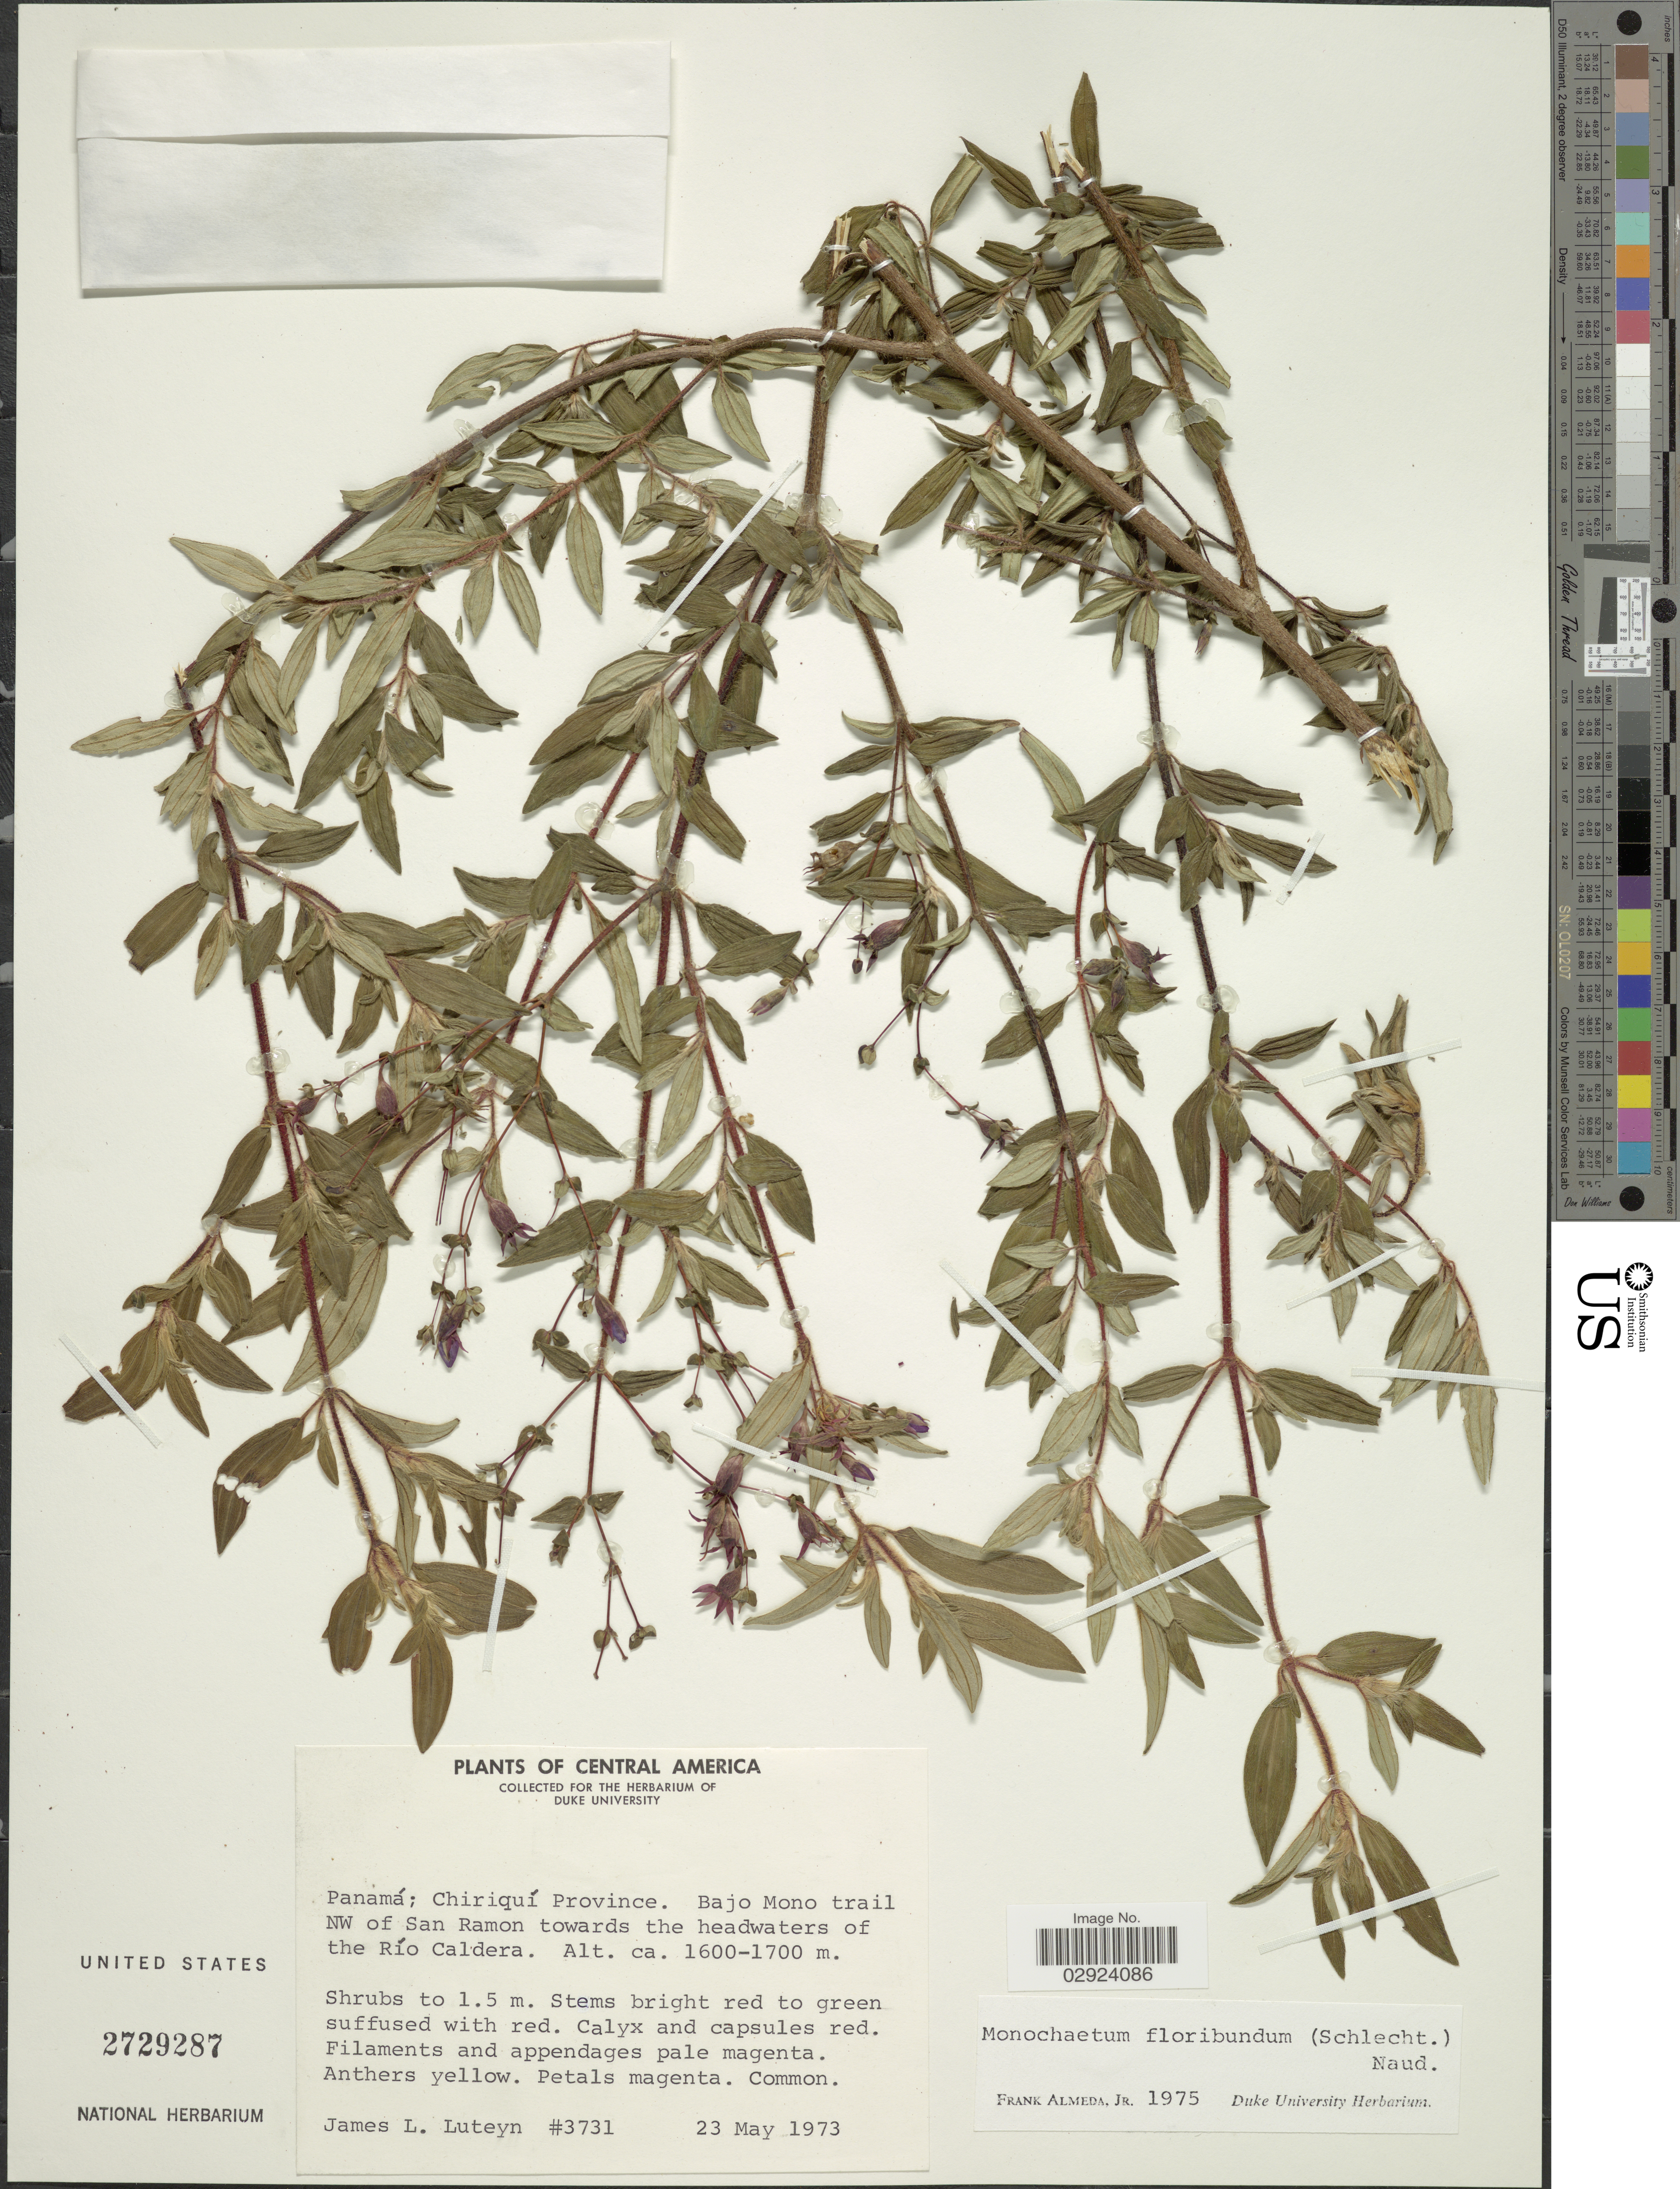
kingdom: Plantae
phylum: Tracheophyta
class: Magnoliopsida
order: Myrtales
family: Melastomataceae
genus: Monochaetum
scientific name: Monochaetum floribundum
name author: (Schltdl.) Naudin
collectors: J. Luteyn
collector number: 3731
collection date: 1973-05-23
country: Panama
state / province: Chiriqui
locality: Bajo Mono trail NW of San Ramon towards the headwaters of the Río Caldera.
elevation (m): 1600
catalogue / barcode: US 2729287